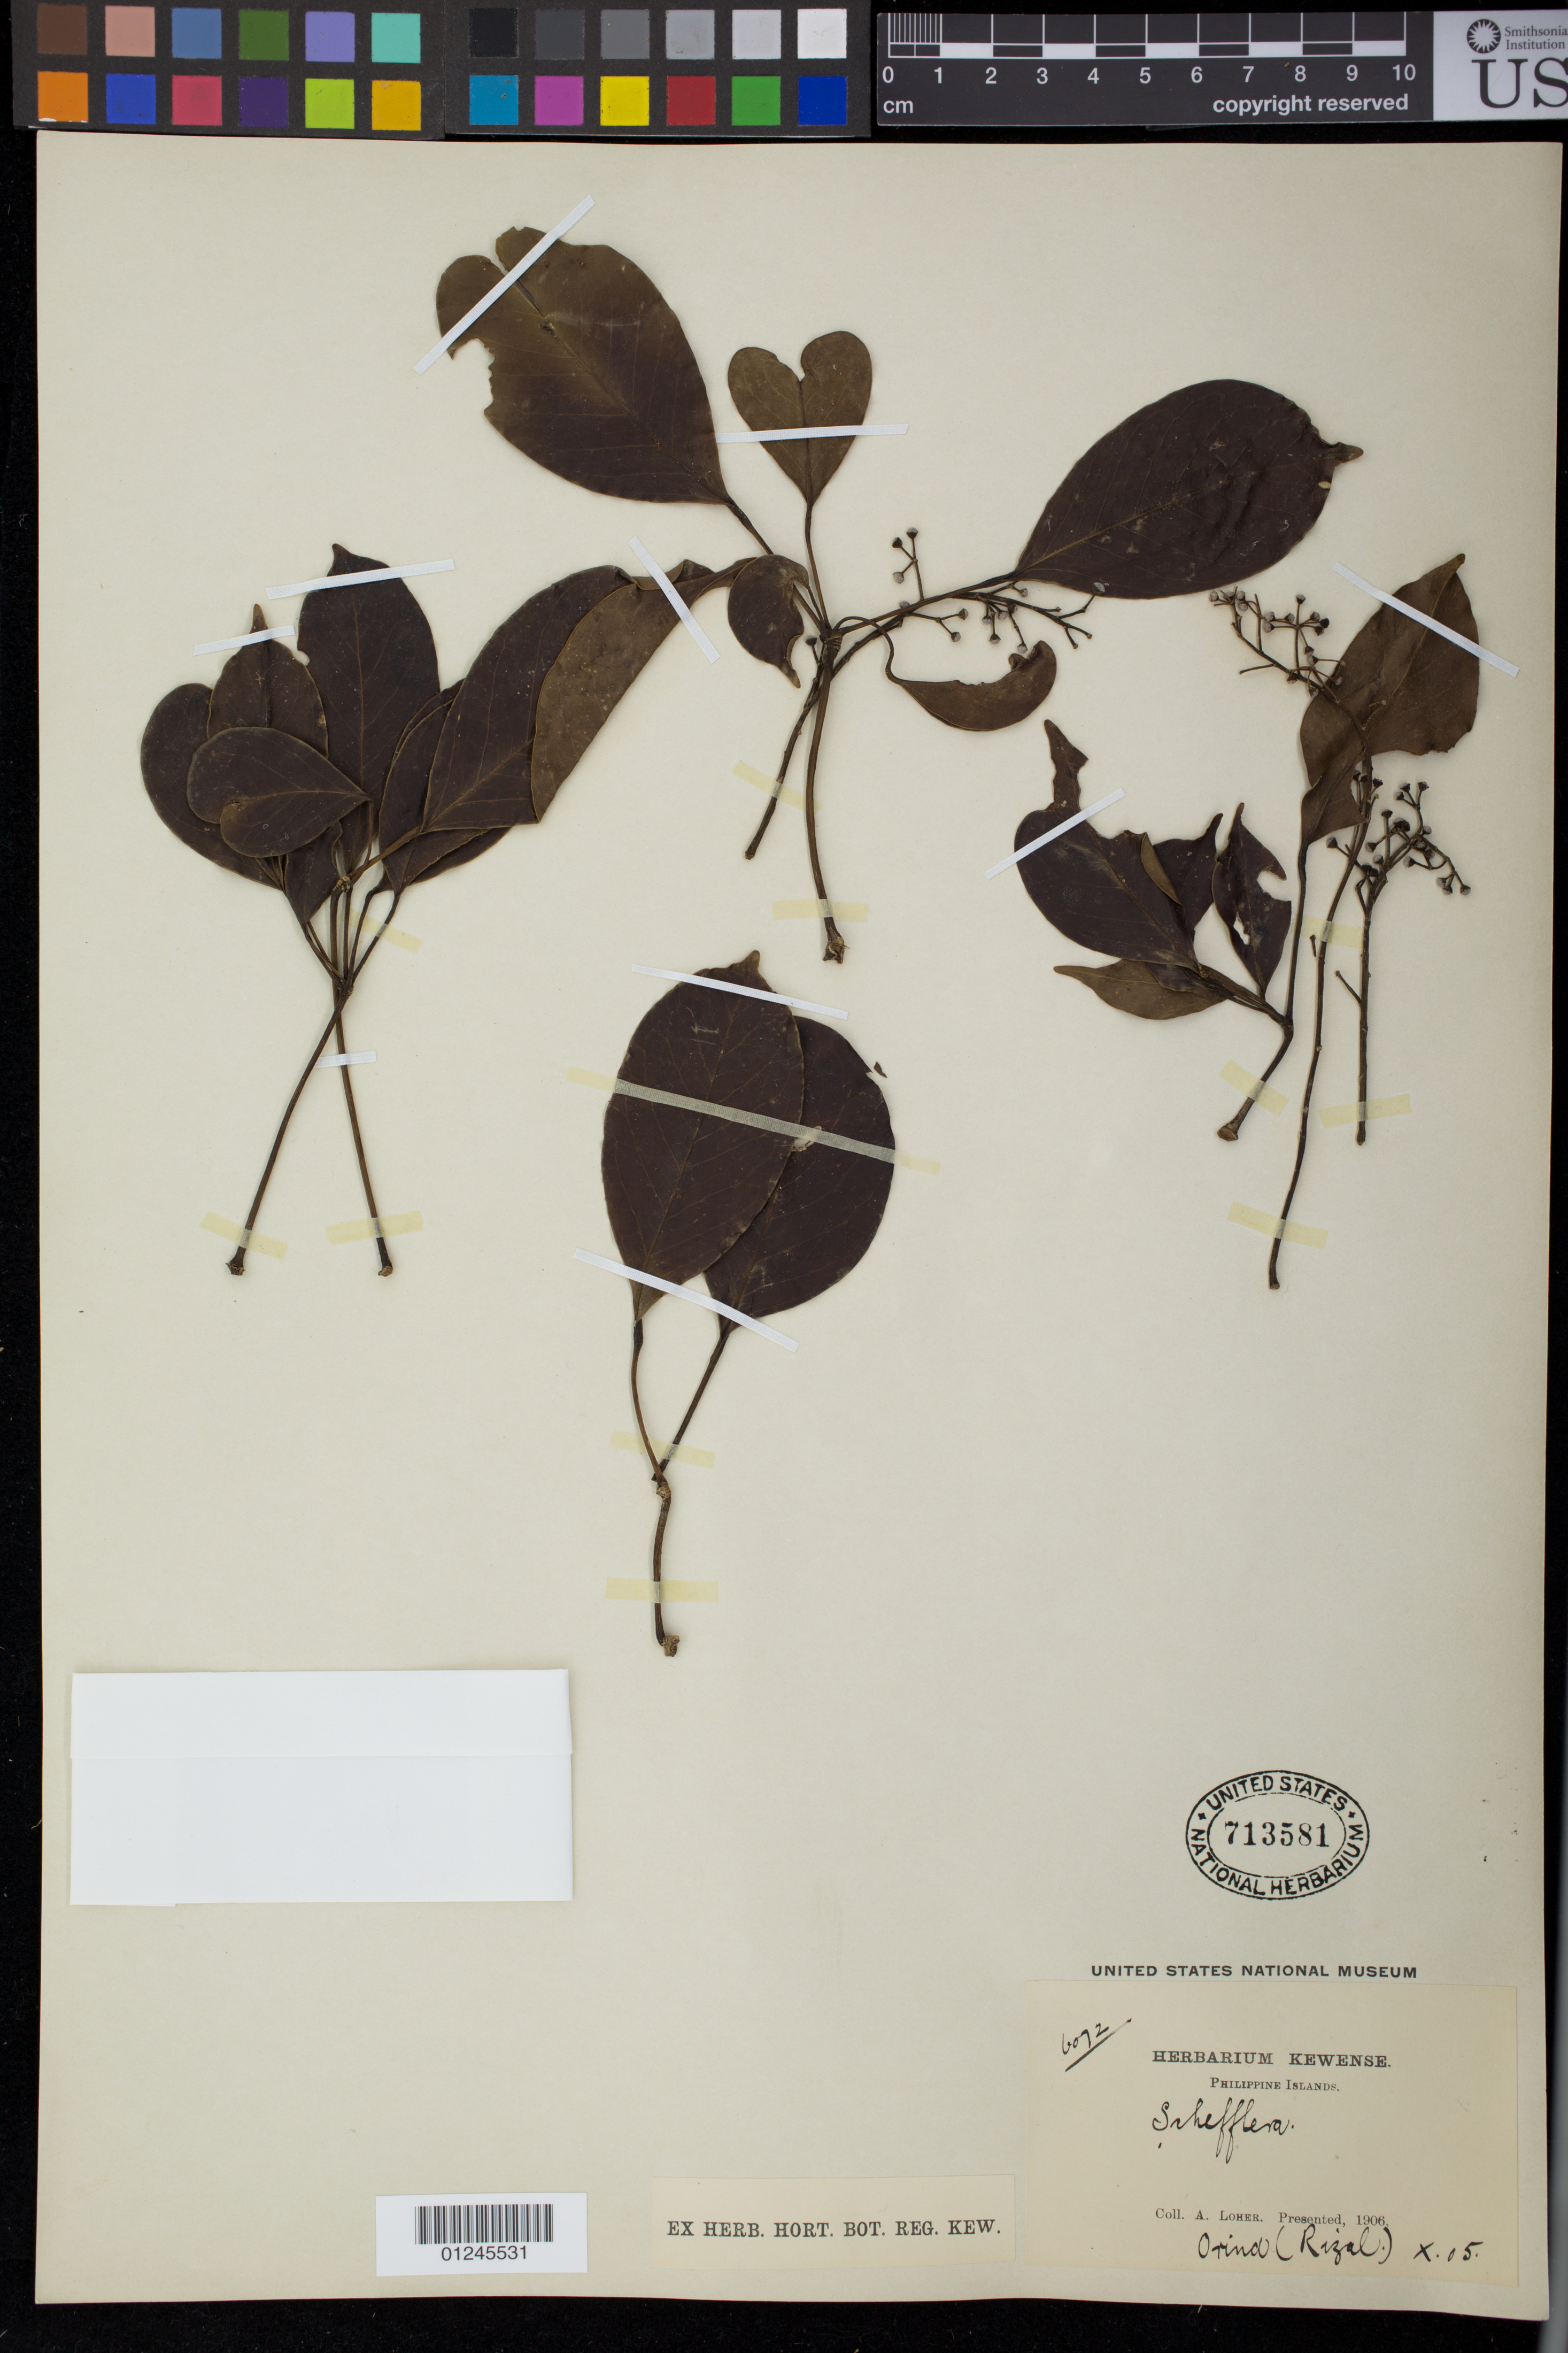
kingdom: Plantae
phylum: Tracheophyta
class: Magnoliopsida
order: Apiales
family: Araliaceae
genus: Schefflera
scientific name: Schefflera sp.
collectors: A. Loher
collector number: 6072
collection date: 1905-10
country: Philippines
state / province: Calabarzon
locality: Orind (Rizal)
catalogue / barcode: US 713581